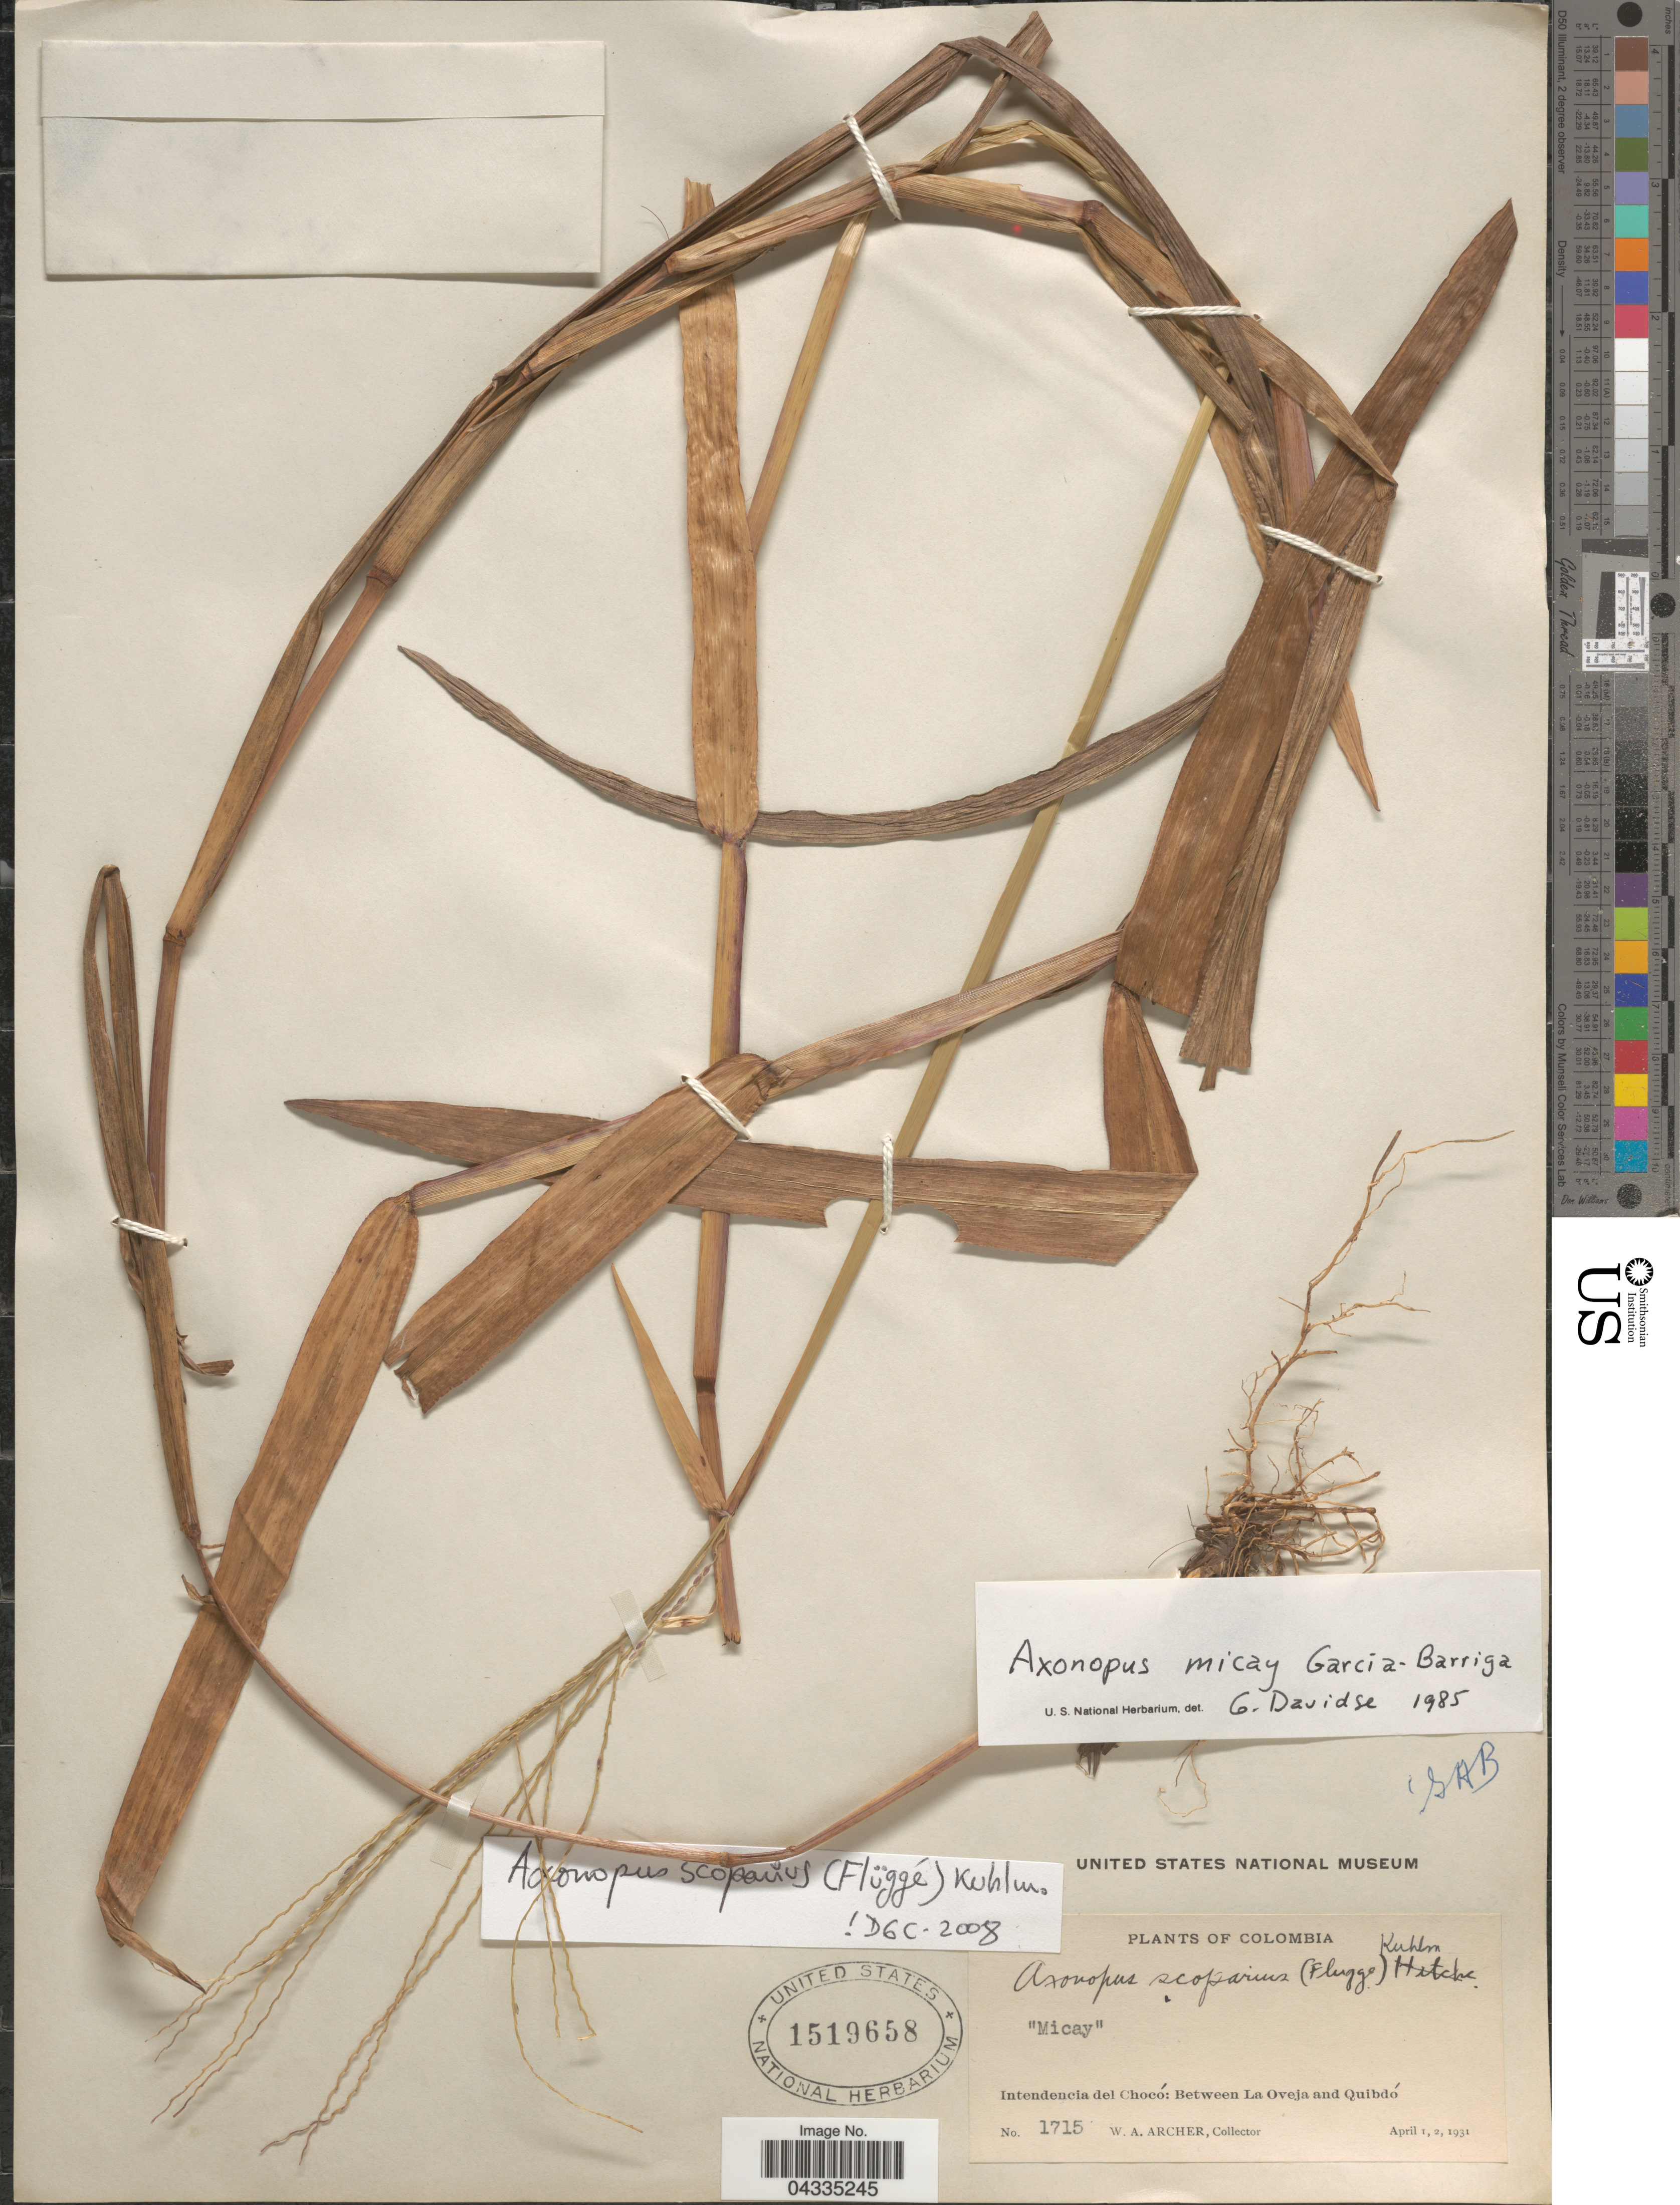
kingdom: Plantae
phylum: Tracheophyta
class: Liliopsida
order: Poales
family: Poaceae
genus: Axonopus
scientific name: Axonopus scoparius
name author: (Flüggé) Kuhlm.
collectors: W. Archer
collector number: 1715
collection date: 1931-04-01/1931-04-02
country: Colombia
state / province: Chocó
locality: Intendencia del Chocó: Between La Oveja and Quibdó.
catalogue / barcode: US 1519658